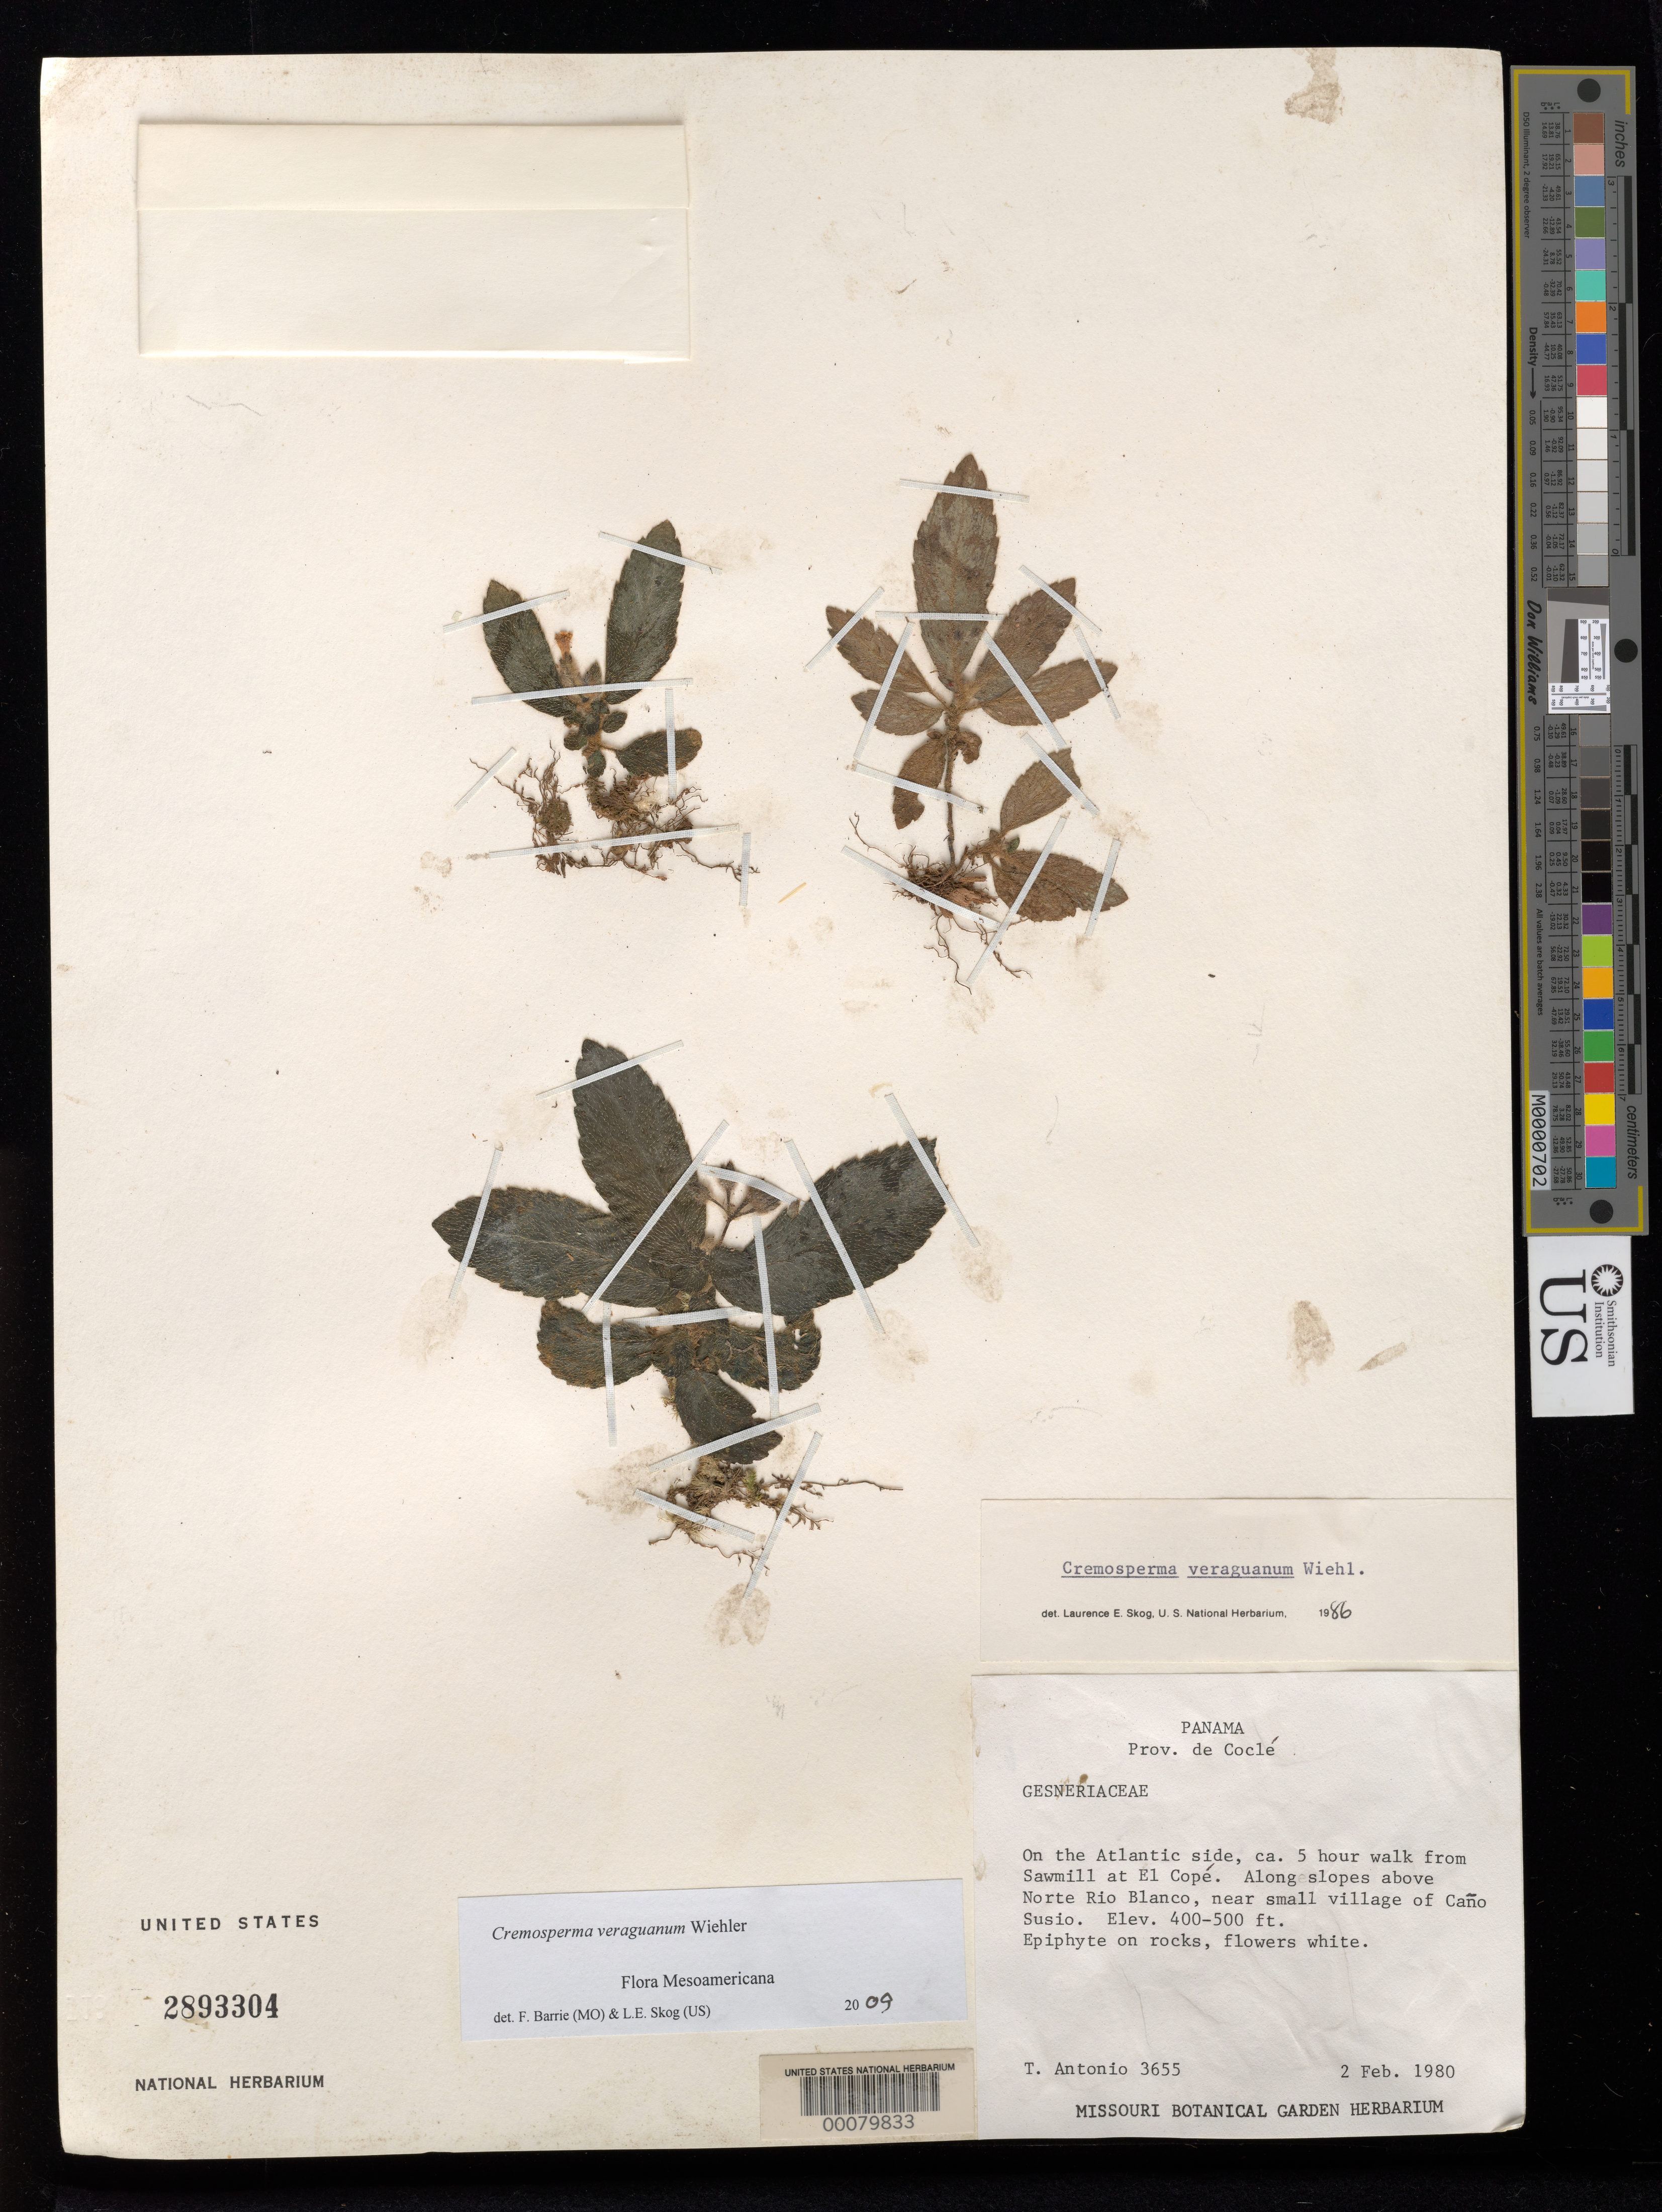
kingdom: Plantae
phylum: Tracheophyta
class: Magnoliopsida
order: Lamiales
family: Gesneriaceae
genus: Cremosperma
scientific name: Cremosperma veraguanum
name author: Wiehler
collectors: T. Antonio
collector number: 3655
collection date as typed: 02 Feb 1980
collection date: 1980-02-02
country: Panama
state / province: Coclé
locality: On the Atlantic side, about 5 hr walk from sawmill at El Cope, along slopes above Norte Rio Blanco, near Cano Susio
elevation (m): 122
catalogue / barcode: US 2893304